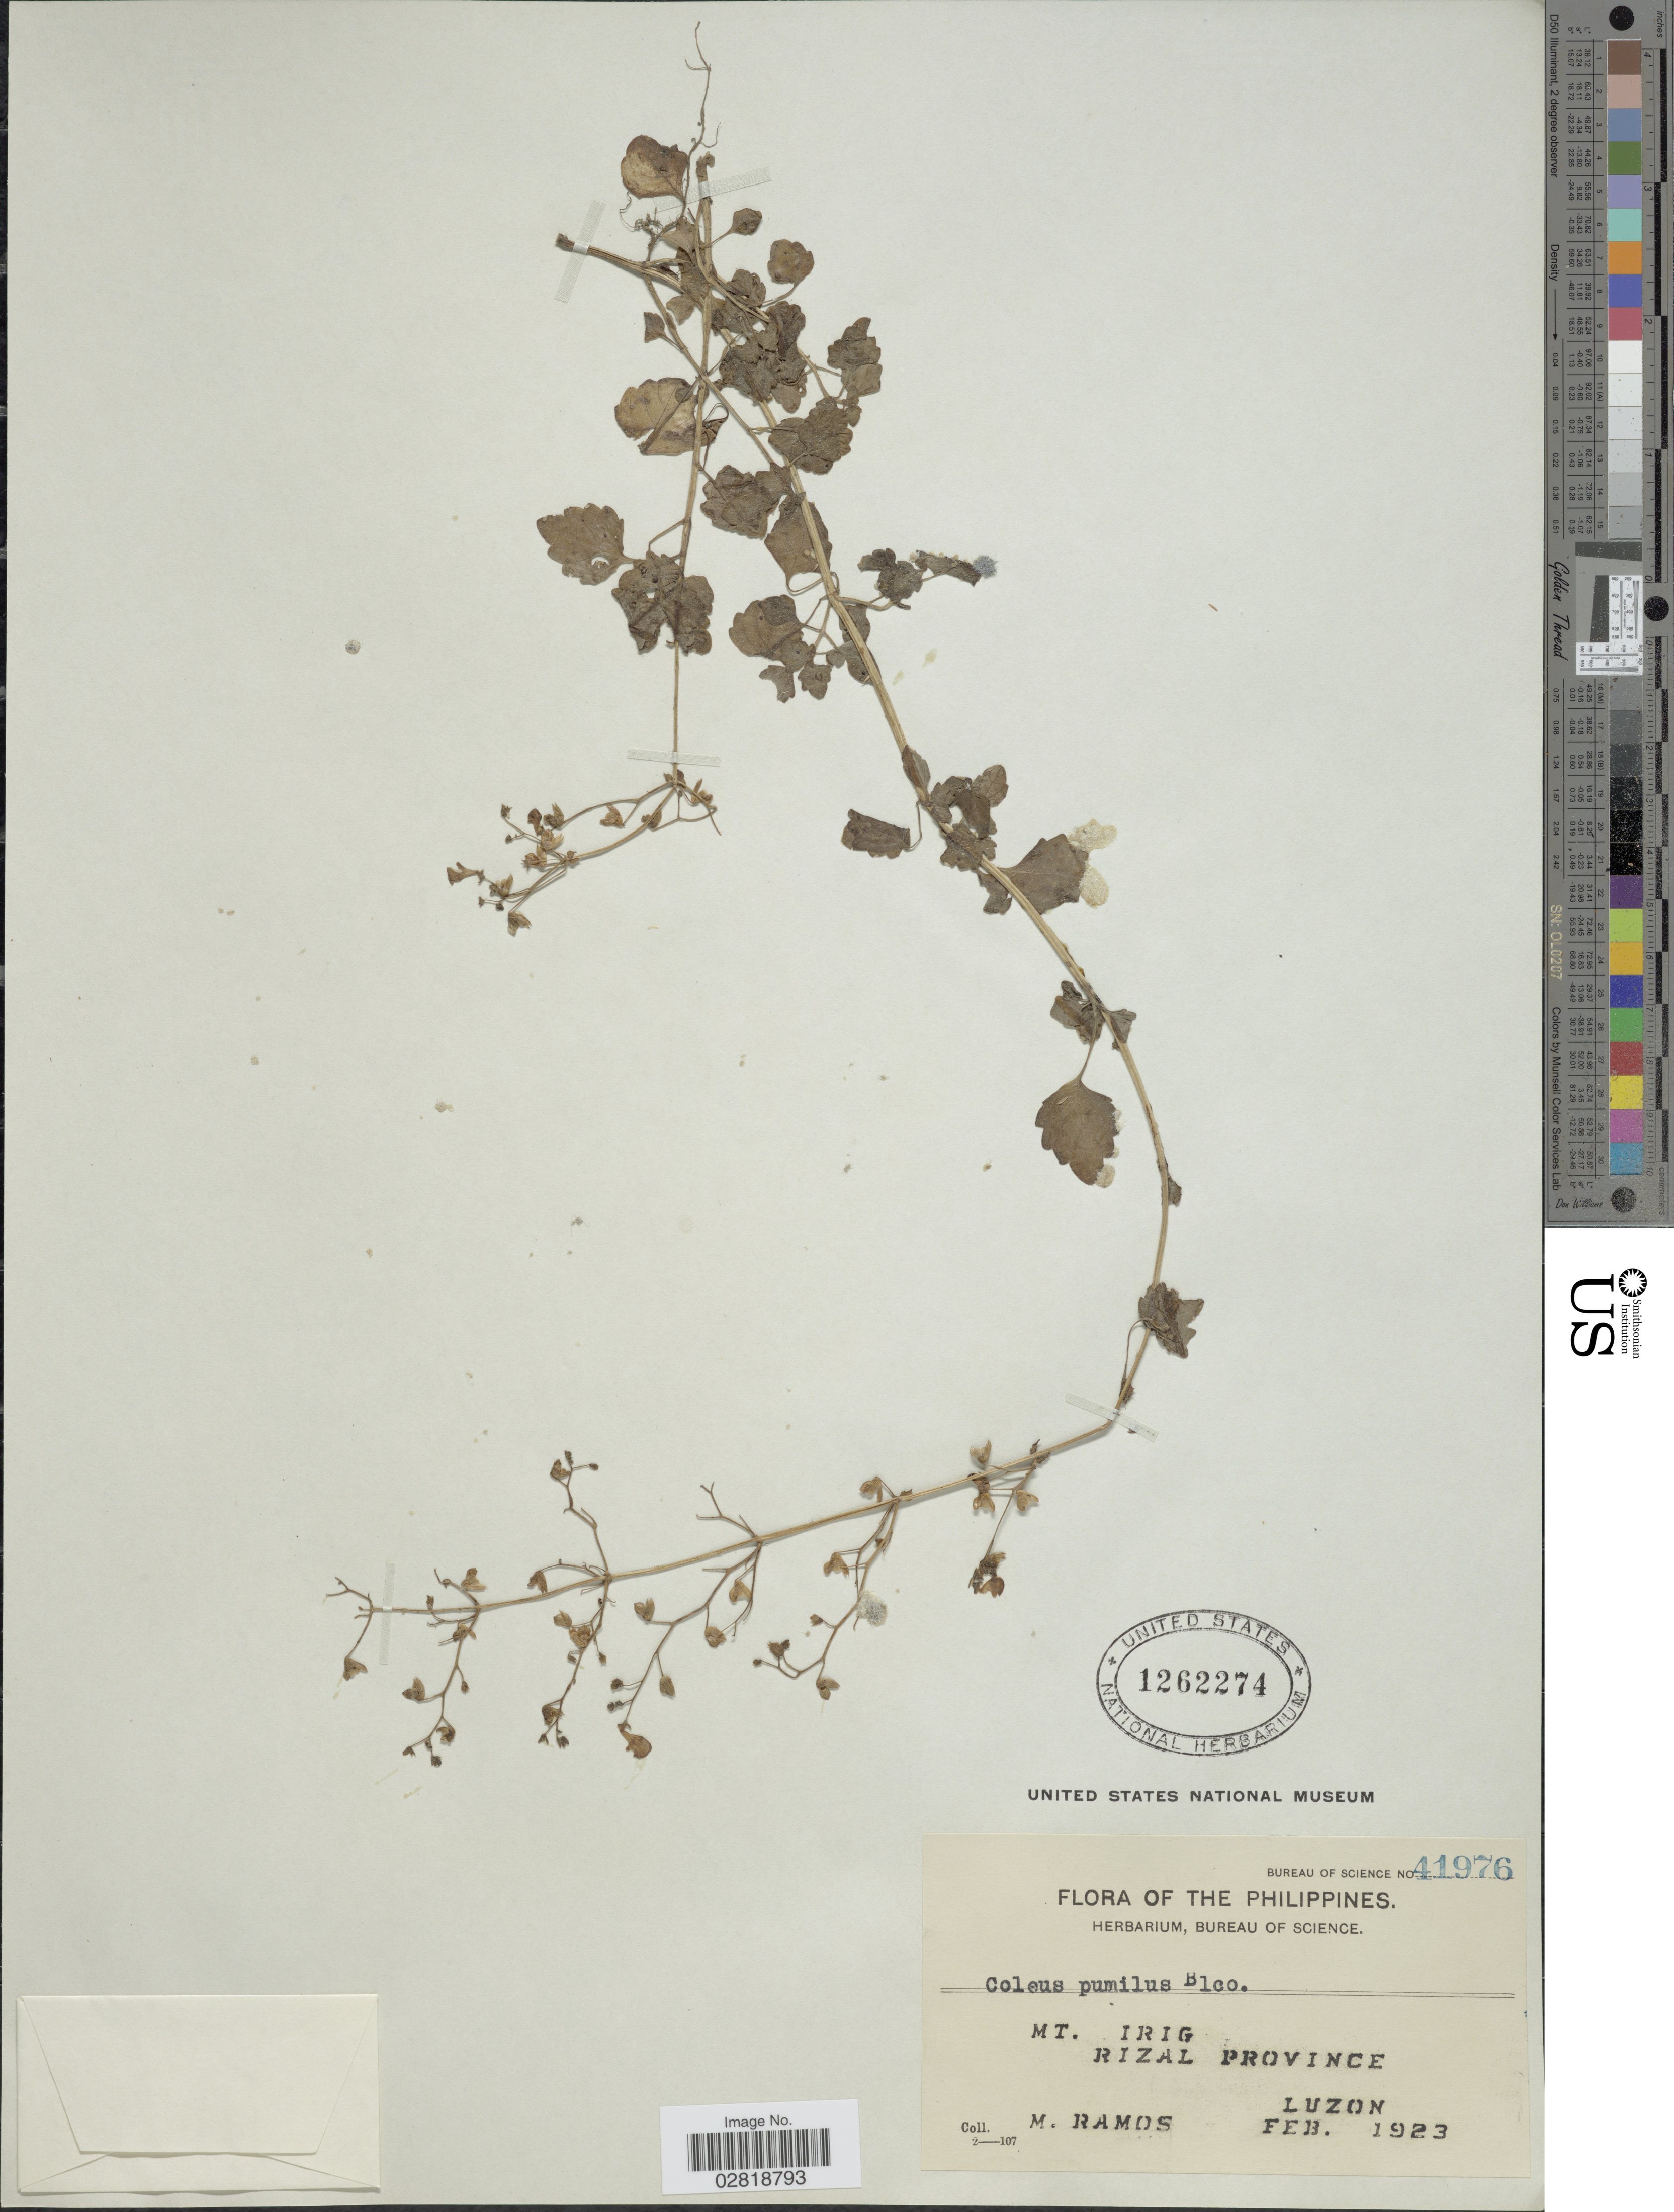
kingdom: Plantae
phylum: Tracheophyta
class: Magnoliopsida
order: Lamiales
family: Lamiaceae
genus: Plectranthus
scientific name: Plectranthus scutellarioides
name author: (L.) R. Br.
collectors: M. Ramos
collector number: Bureau of Science 41976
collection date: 1923-02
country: Philippines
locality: Mt. Irig. Rizal Province. Luzon.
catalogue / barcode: US 1262274